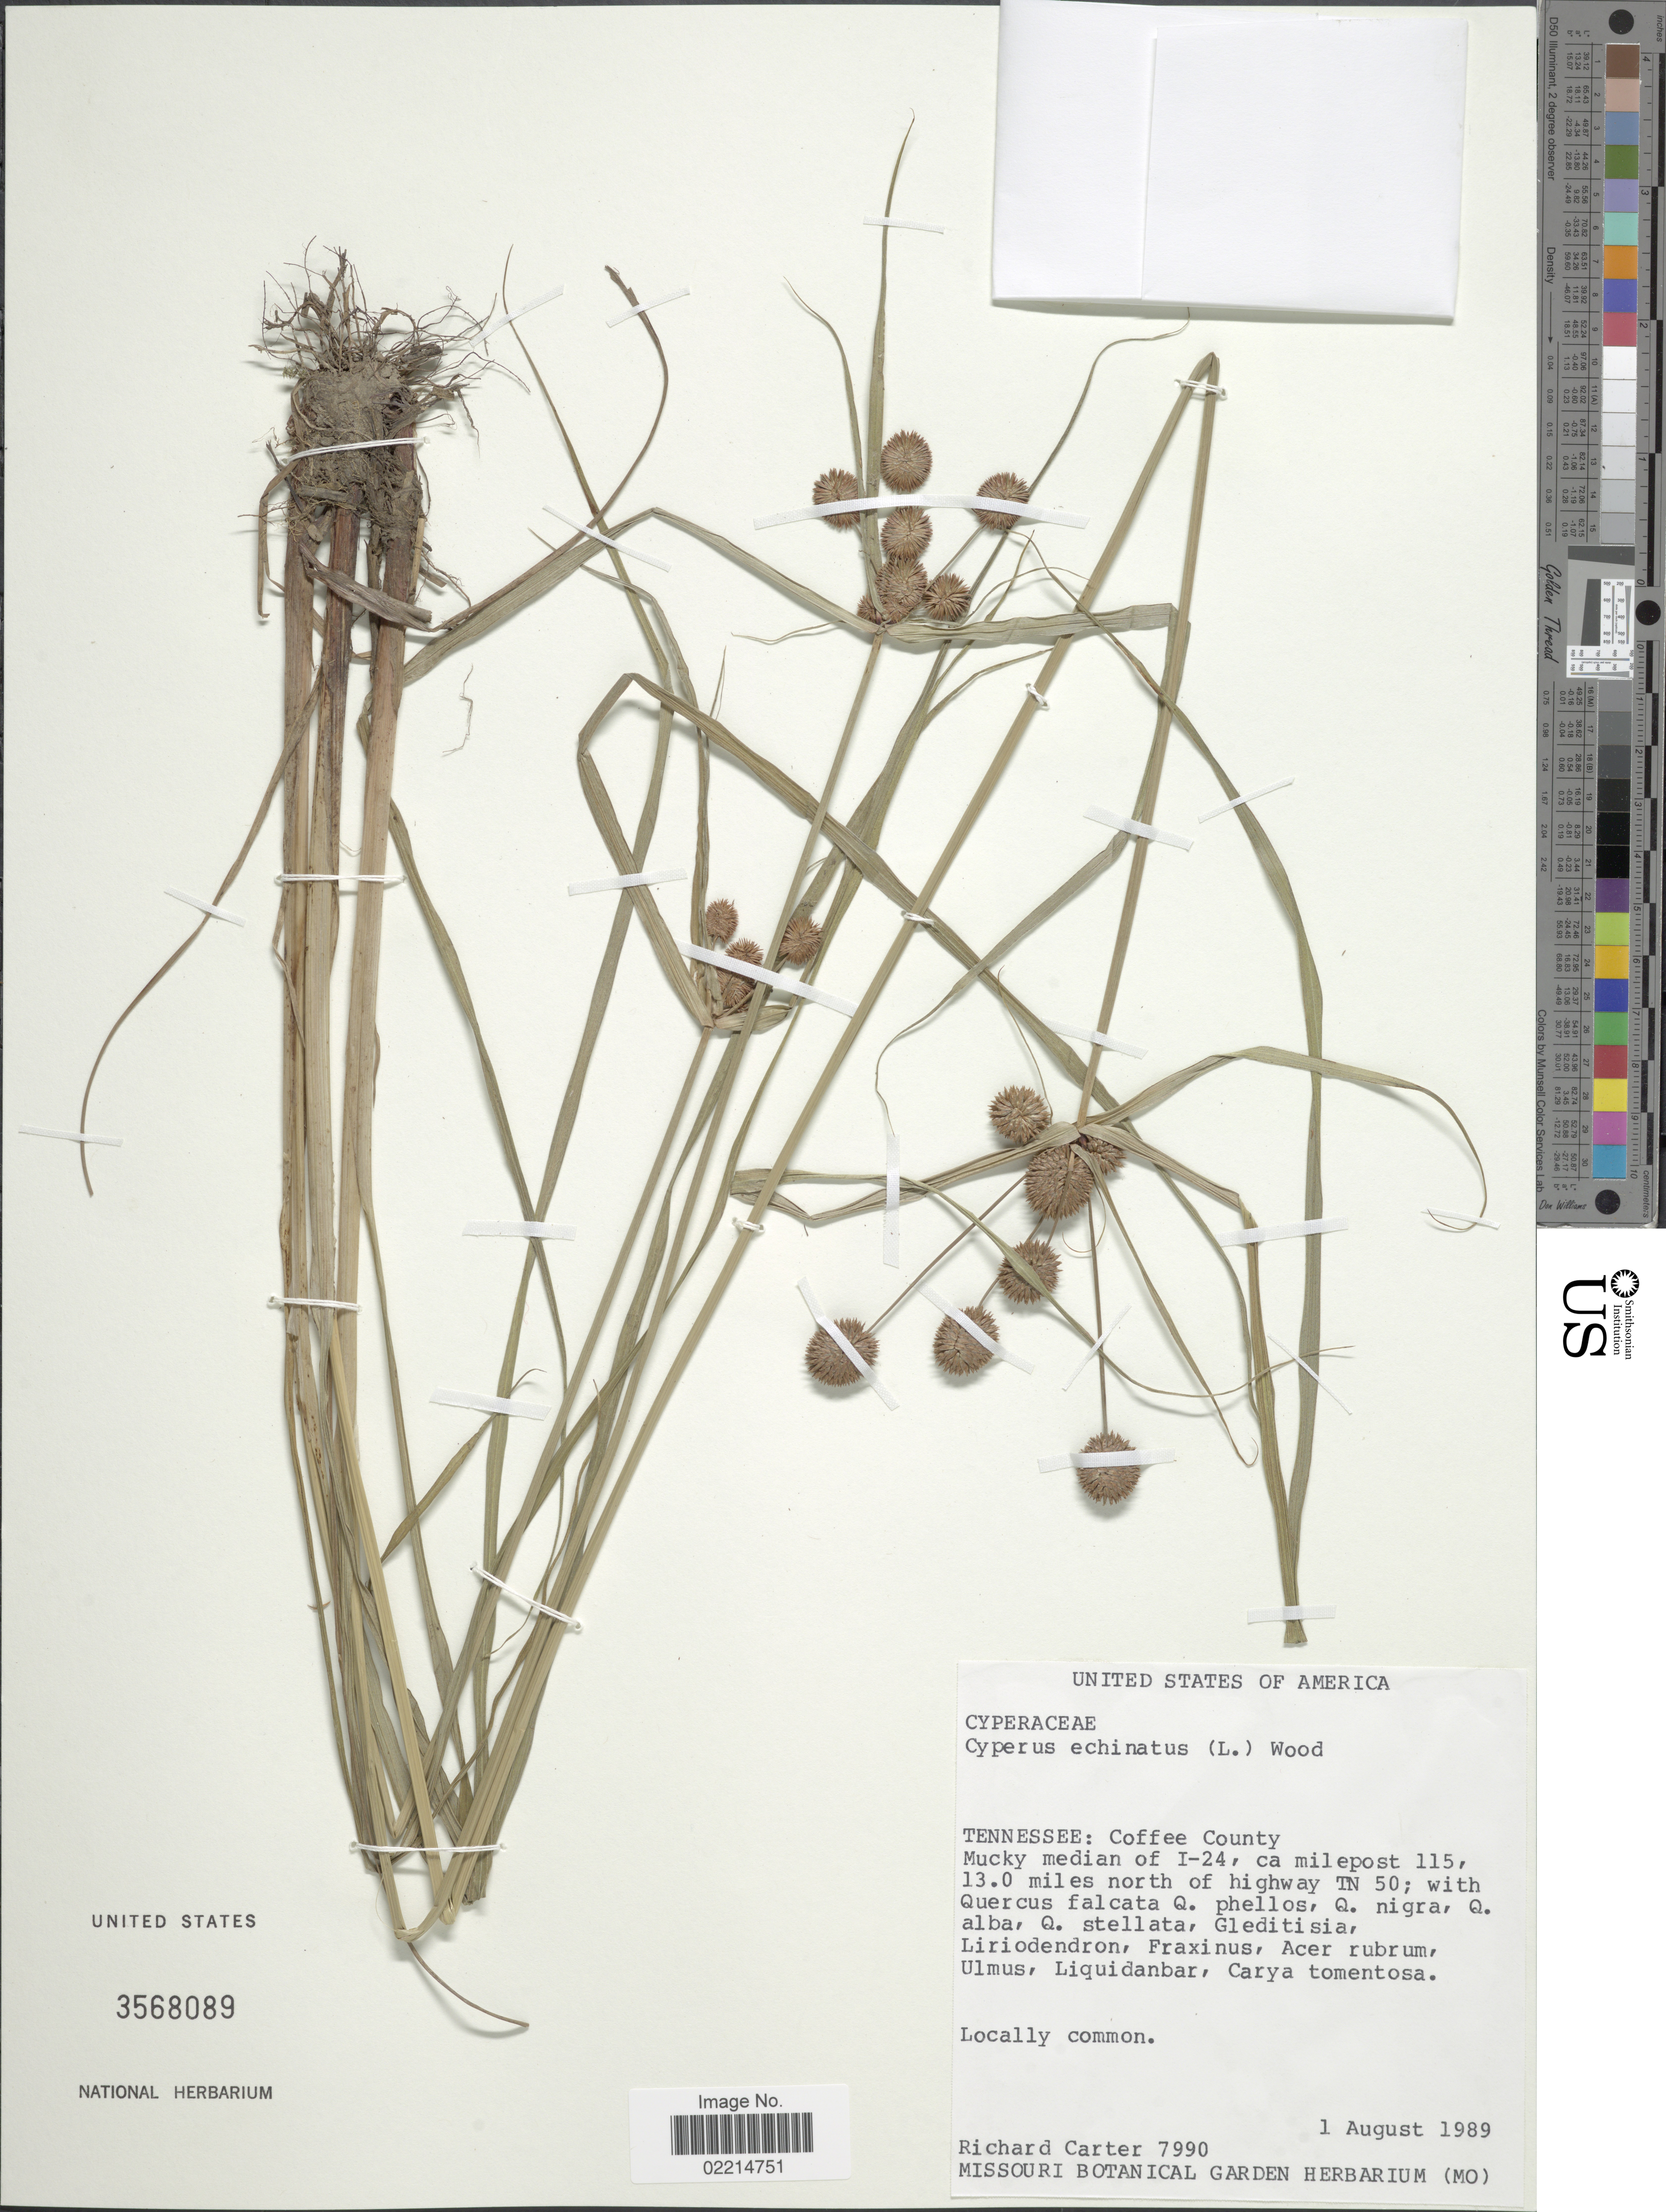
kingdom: Plantae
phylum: Tracheophyta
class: Liliopsida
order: Poales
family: Cyperaceae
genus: Cyperus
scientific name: Cyperus echinatus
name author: (L.) Alph. Wood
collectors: R. Carter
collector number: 7990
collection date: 1989-08-01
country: United States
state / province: Tennessee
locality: Coffee County. Mucky median of I-24, ca milepost 115, 13.0 miles north of highway TN 50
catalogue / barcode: US 3568089